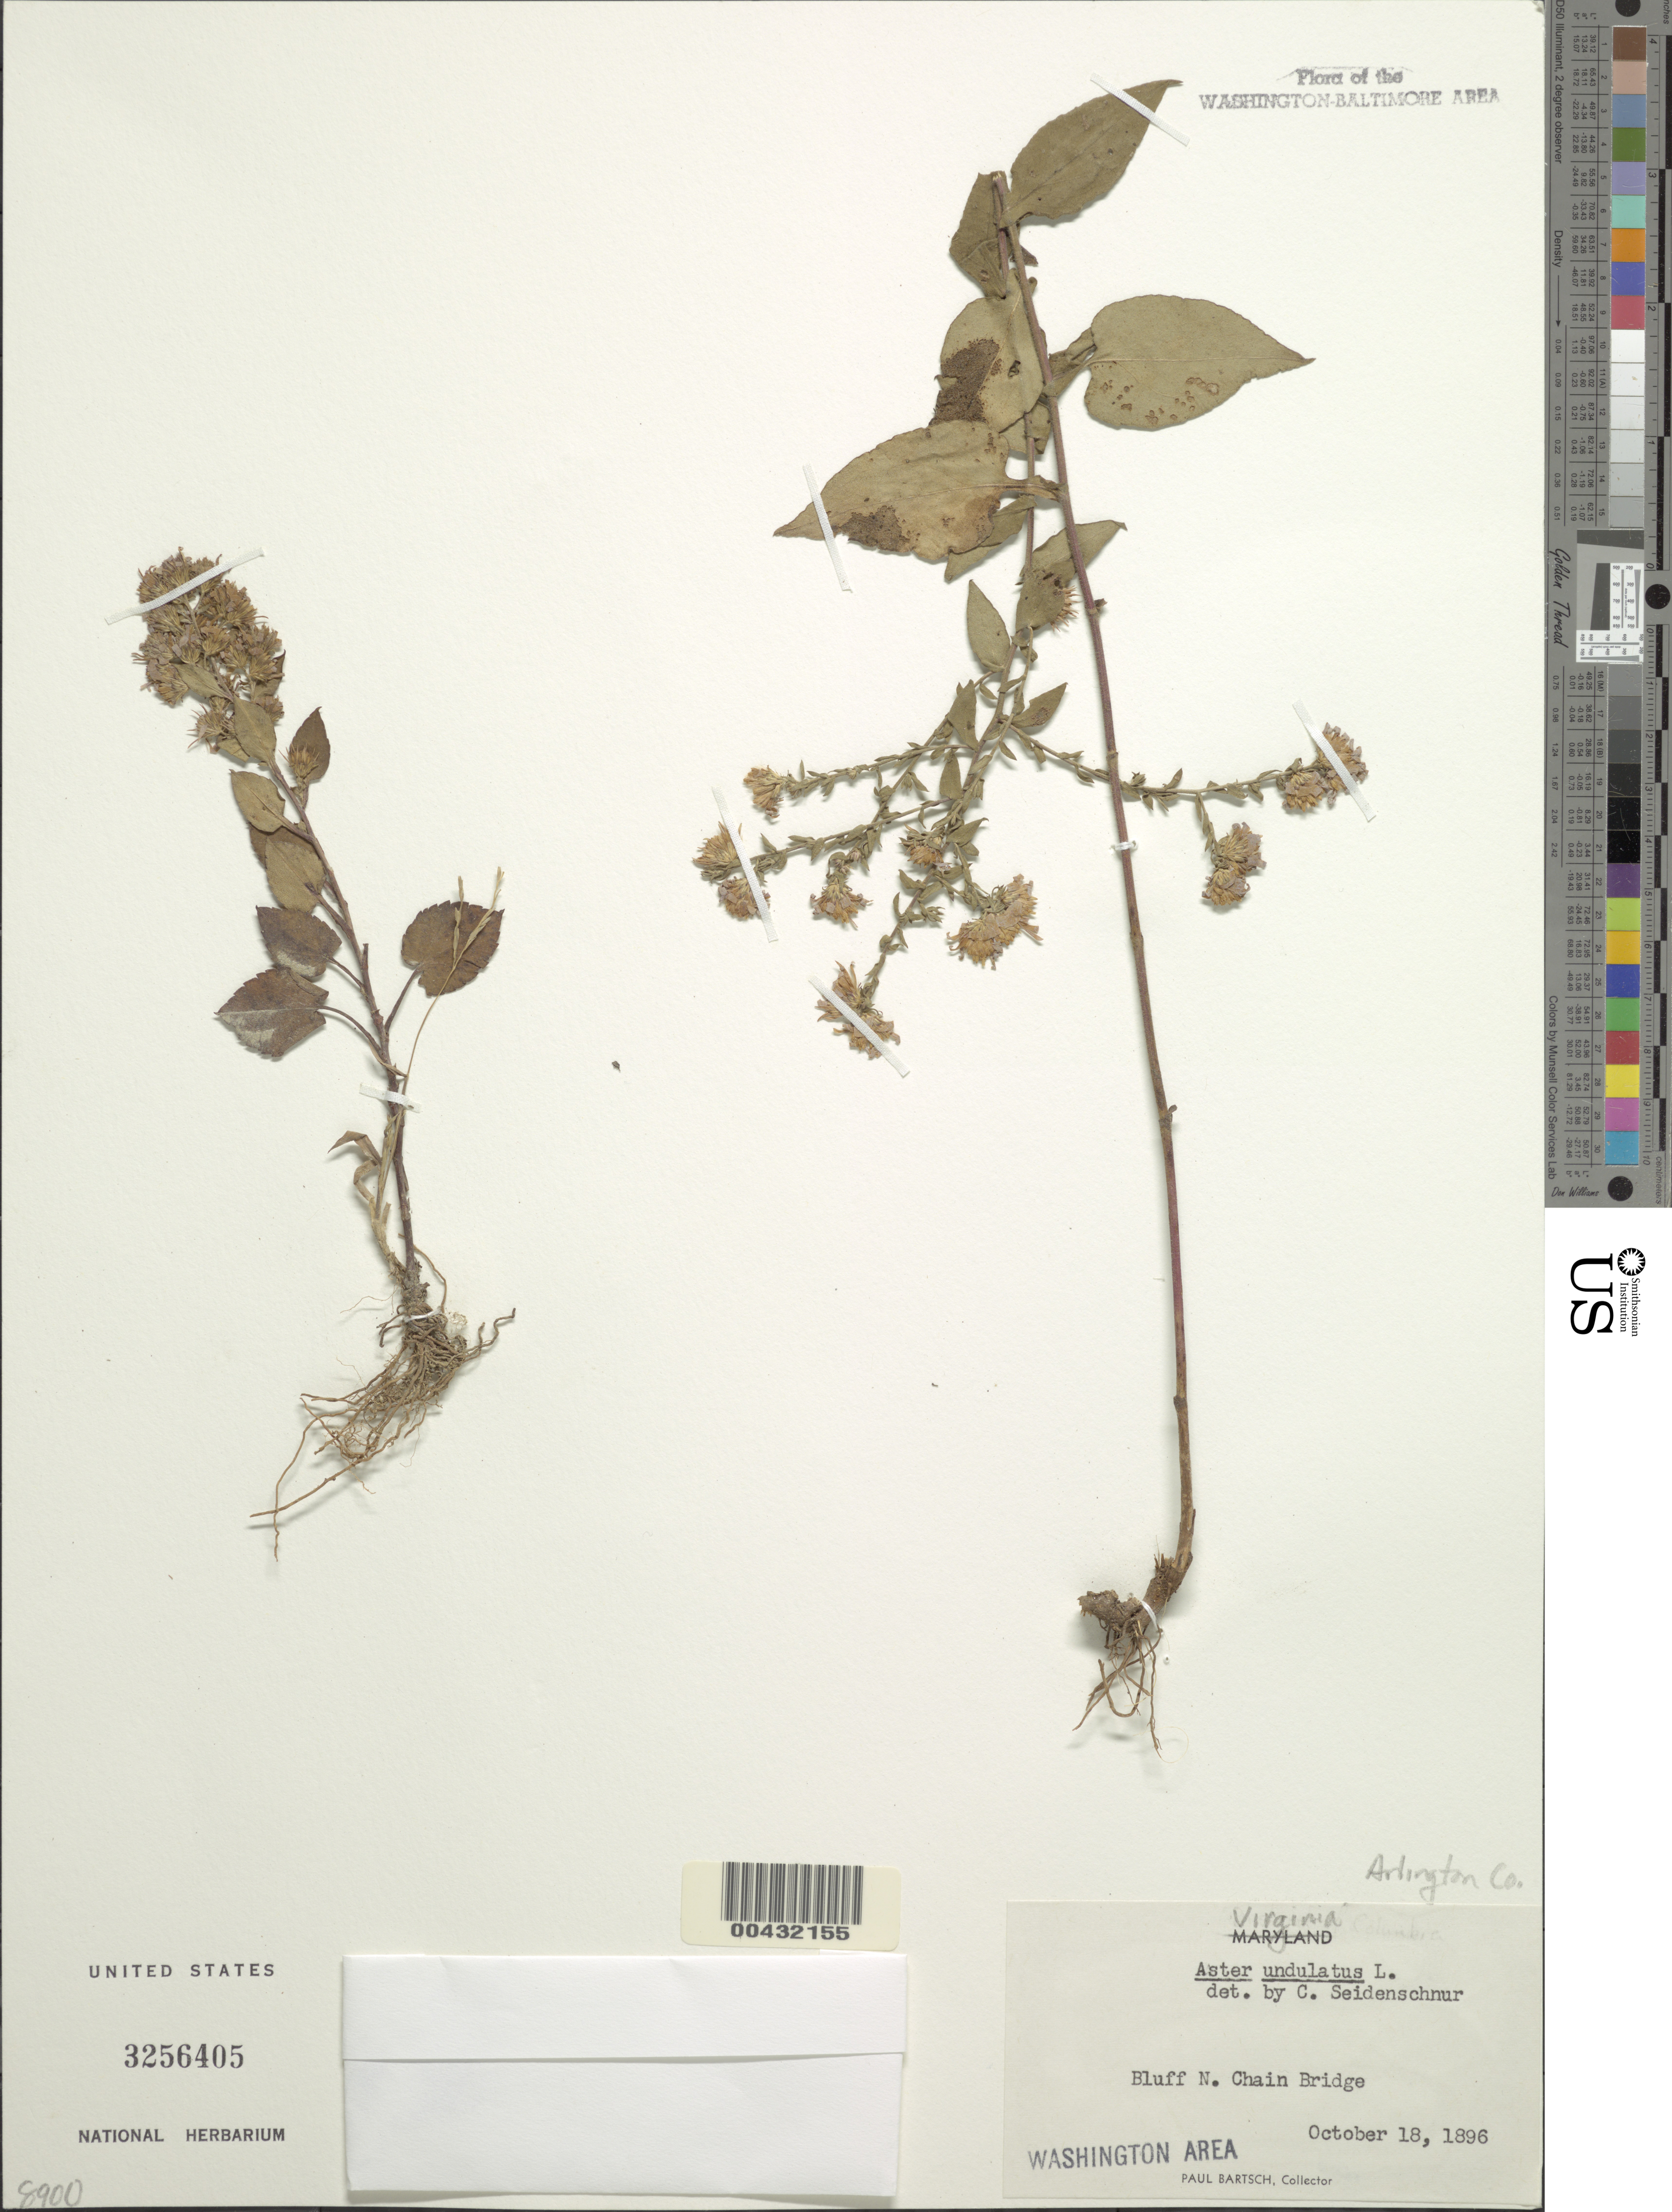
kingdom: Plantae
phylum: Tracheophyta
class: Magnoliopsida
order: Asterales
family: Asteraceae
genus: Symphyotrichum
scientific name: Symphyotrichum undulatum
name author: (L.) G.L. Nesom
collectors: P. Bartsch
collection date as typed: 18 Oct 1896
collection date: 1896-10-18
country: United States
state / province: Virginia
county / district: Arlington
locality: N of Chain Bridge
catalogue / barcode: US 3256405